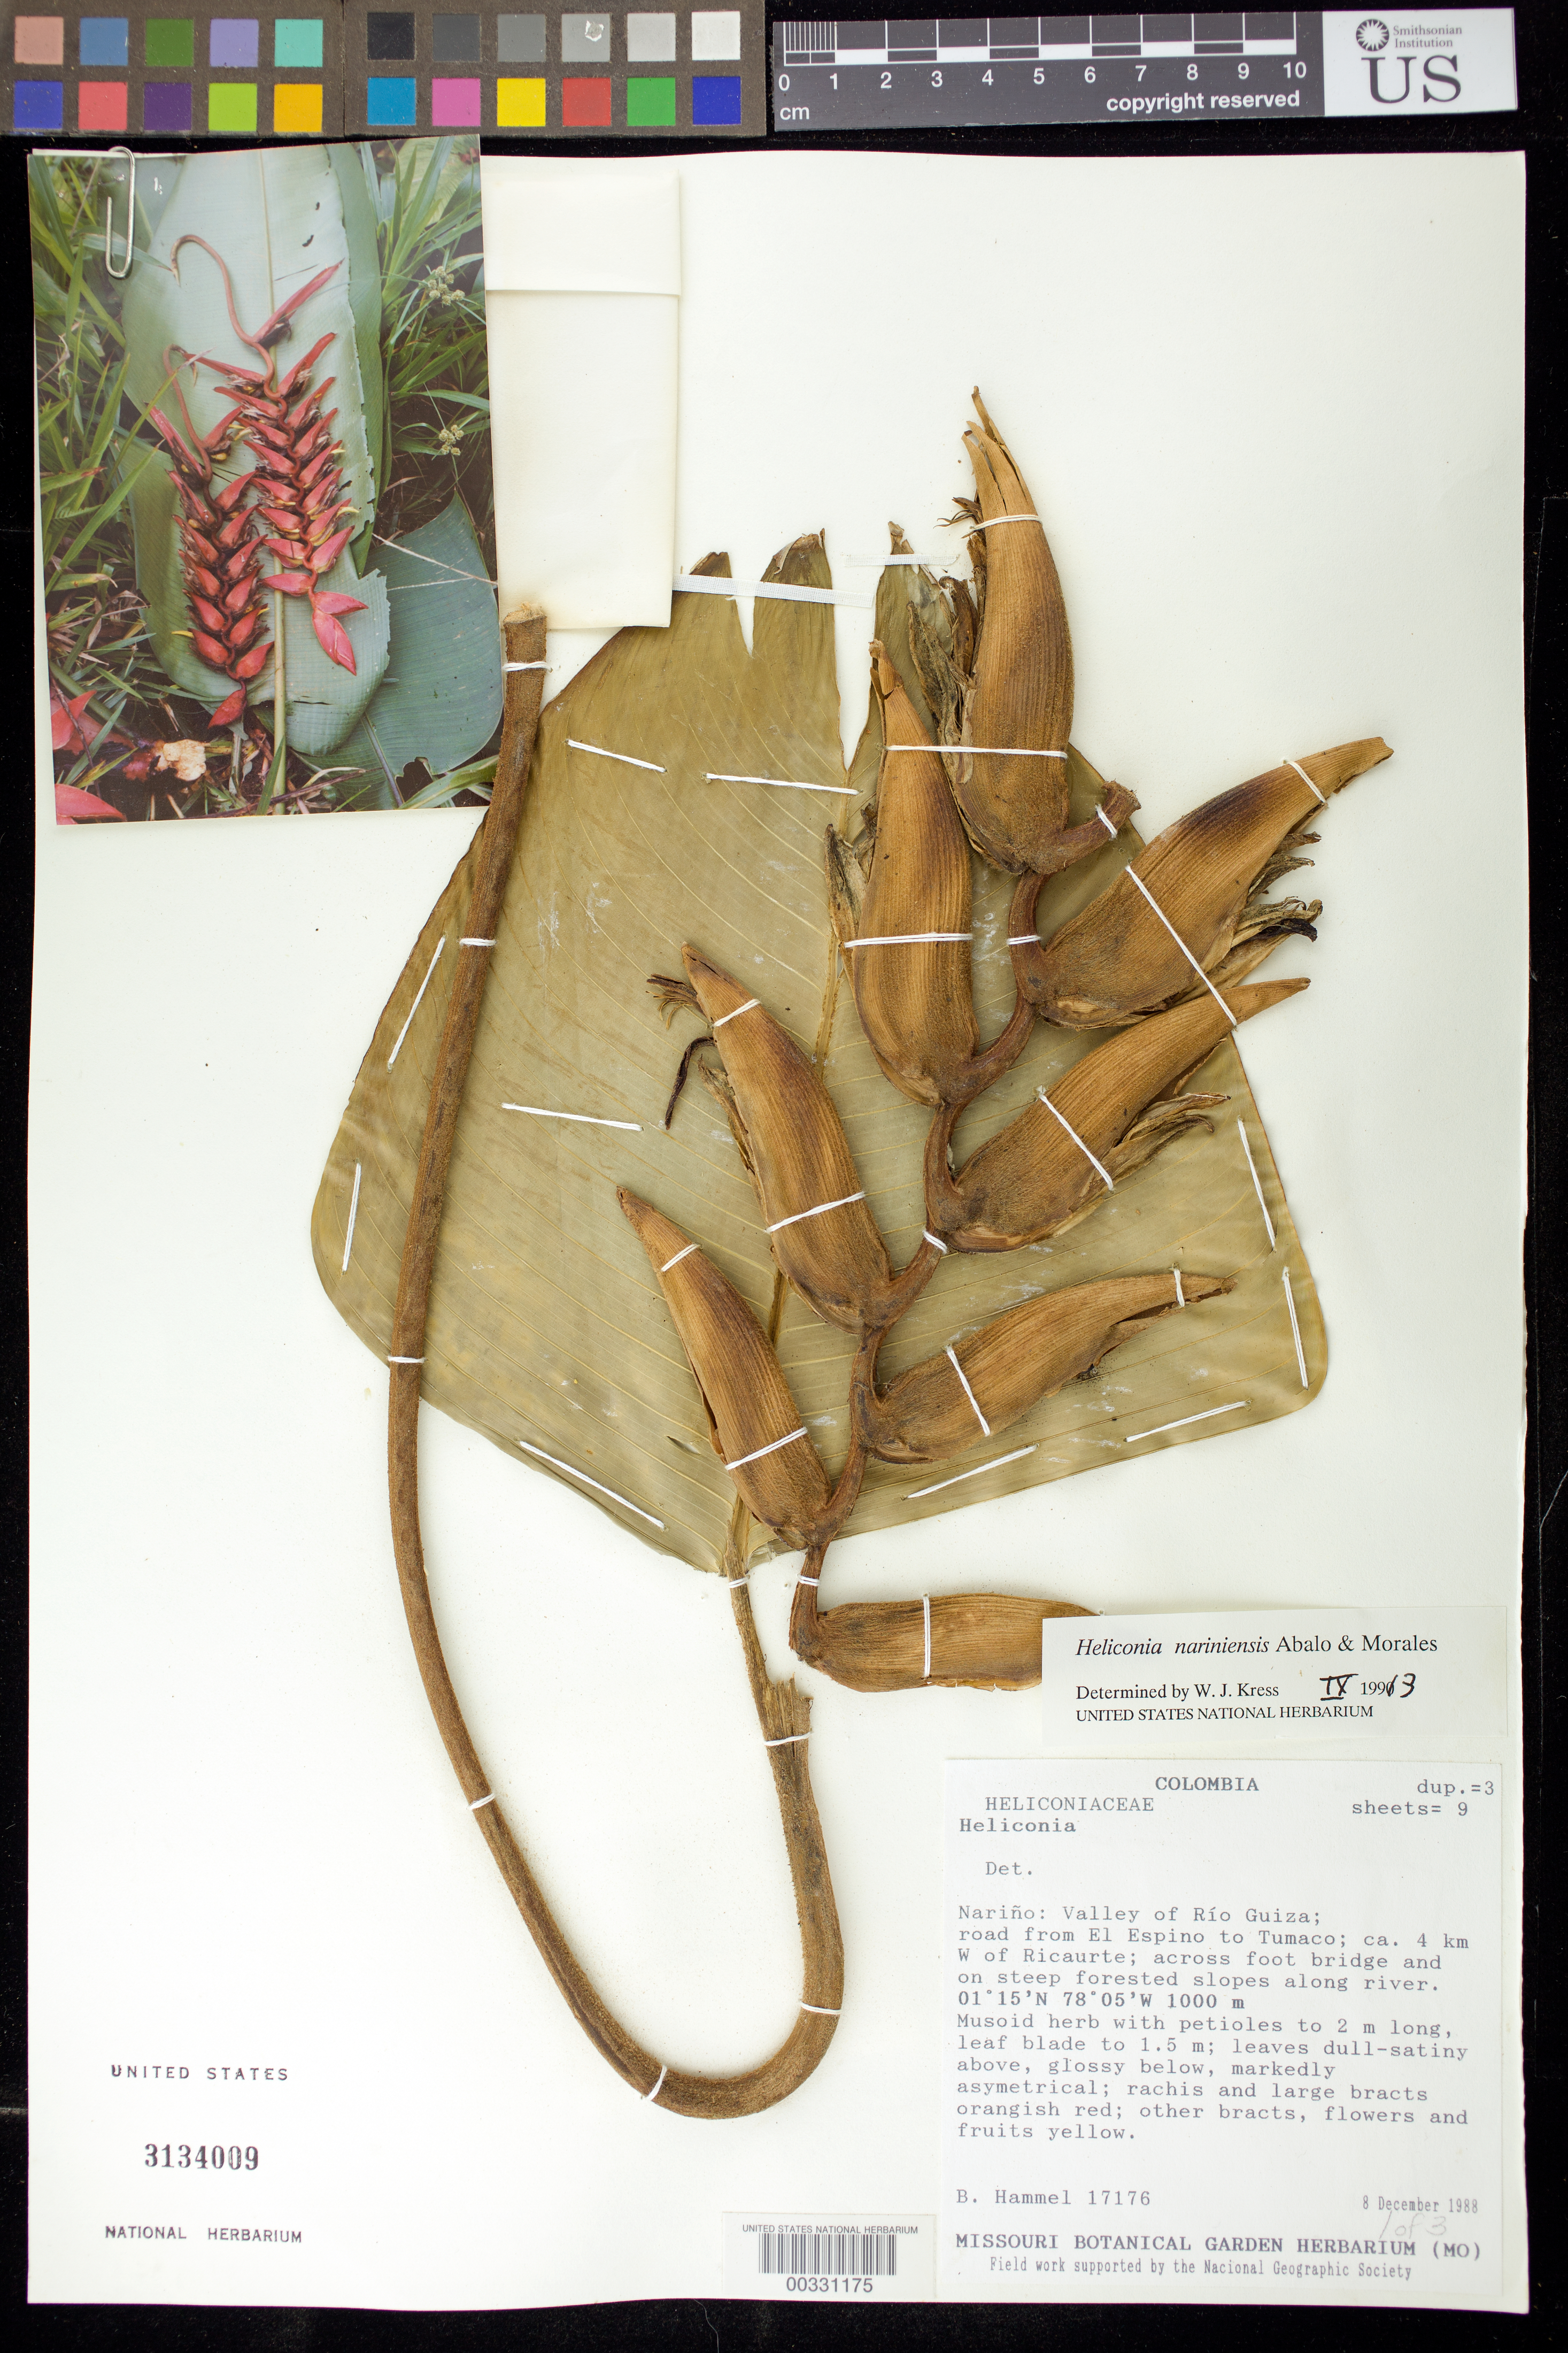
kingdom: Plantae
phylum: Tracheophyta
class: Liliopsida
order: Zingiberales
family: Heliconiaceae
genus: Heliconia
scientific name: Heliconia nariniensis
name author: Abalo & G. Morales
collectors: B. Hammel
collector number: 17176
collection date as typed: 08 Dec 1988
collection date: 1988-12-08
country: Colombia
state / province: Nariño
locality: Valley of Rio Guiza, road from el Espino to Tumaco, ca 4 km W of Ricaurte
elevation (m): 1000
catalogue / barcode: US 3134009